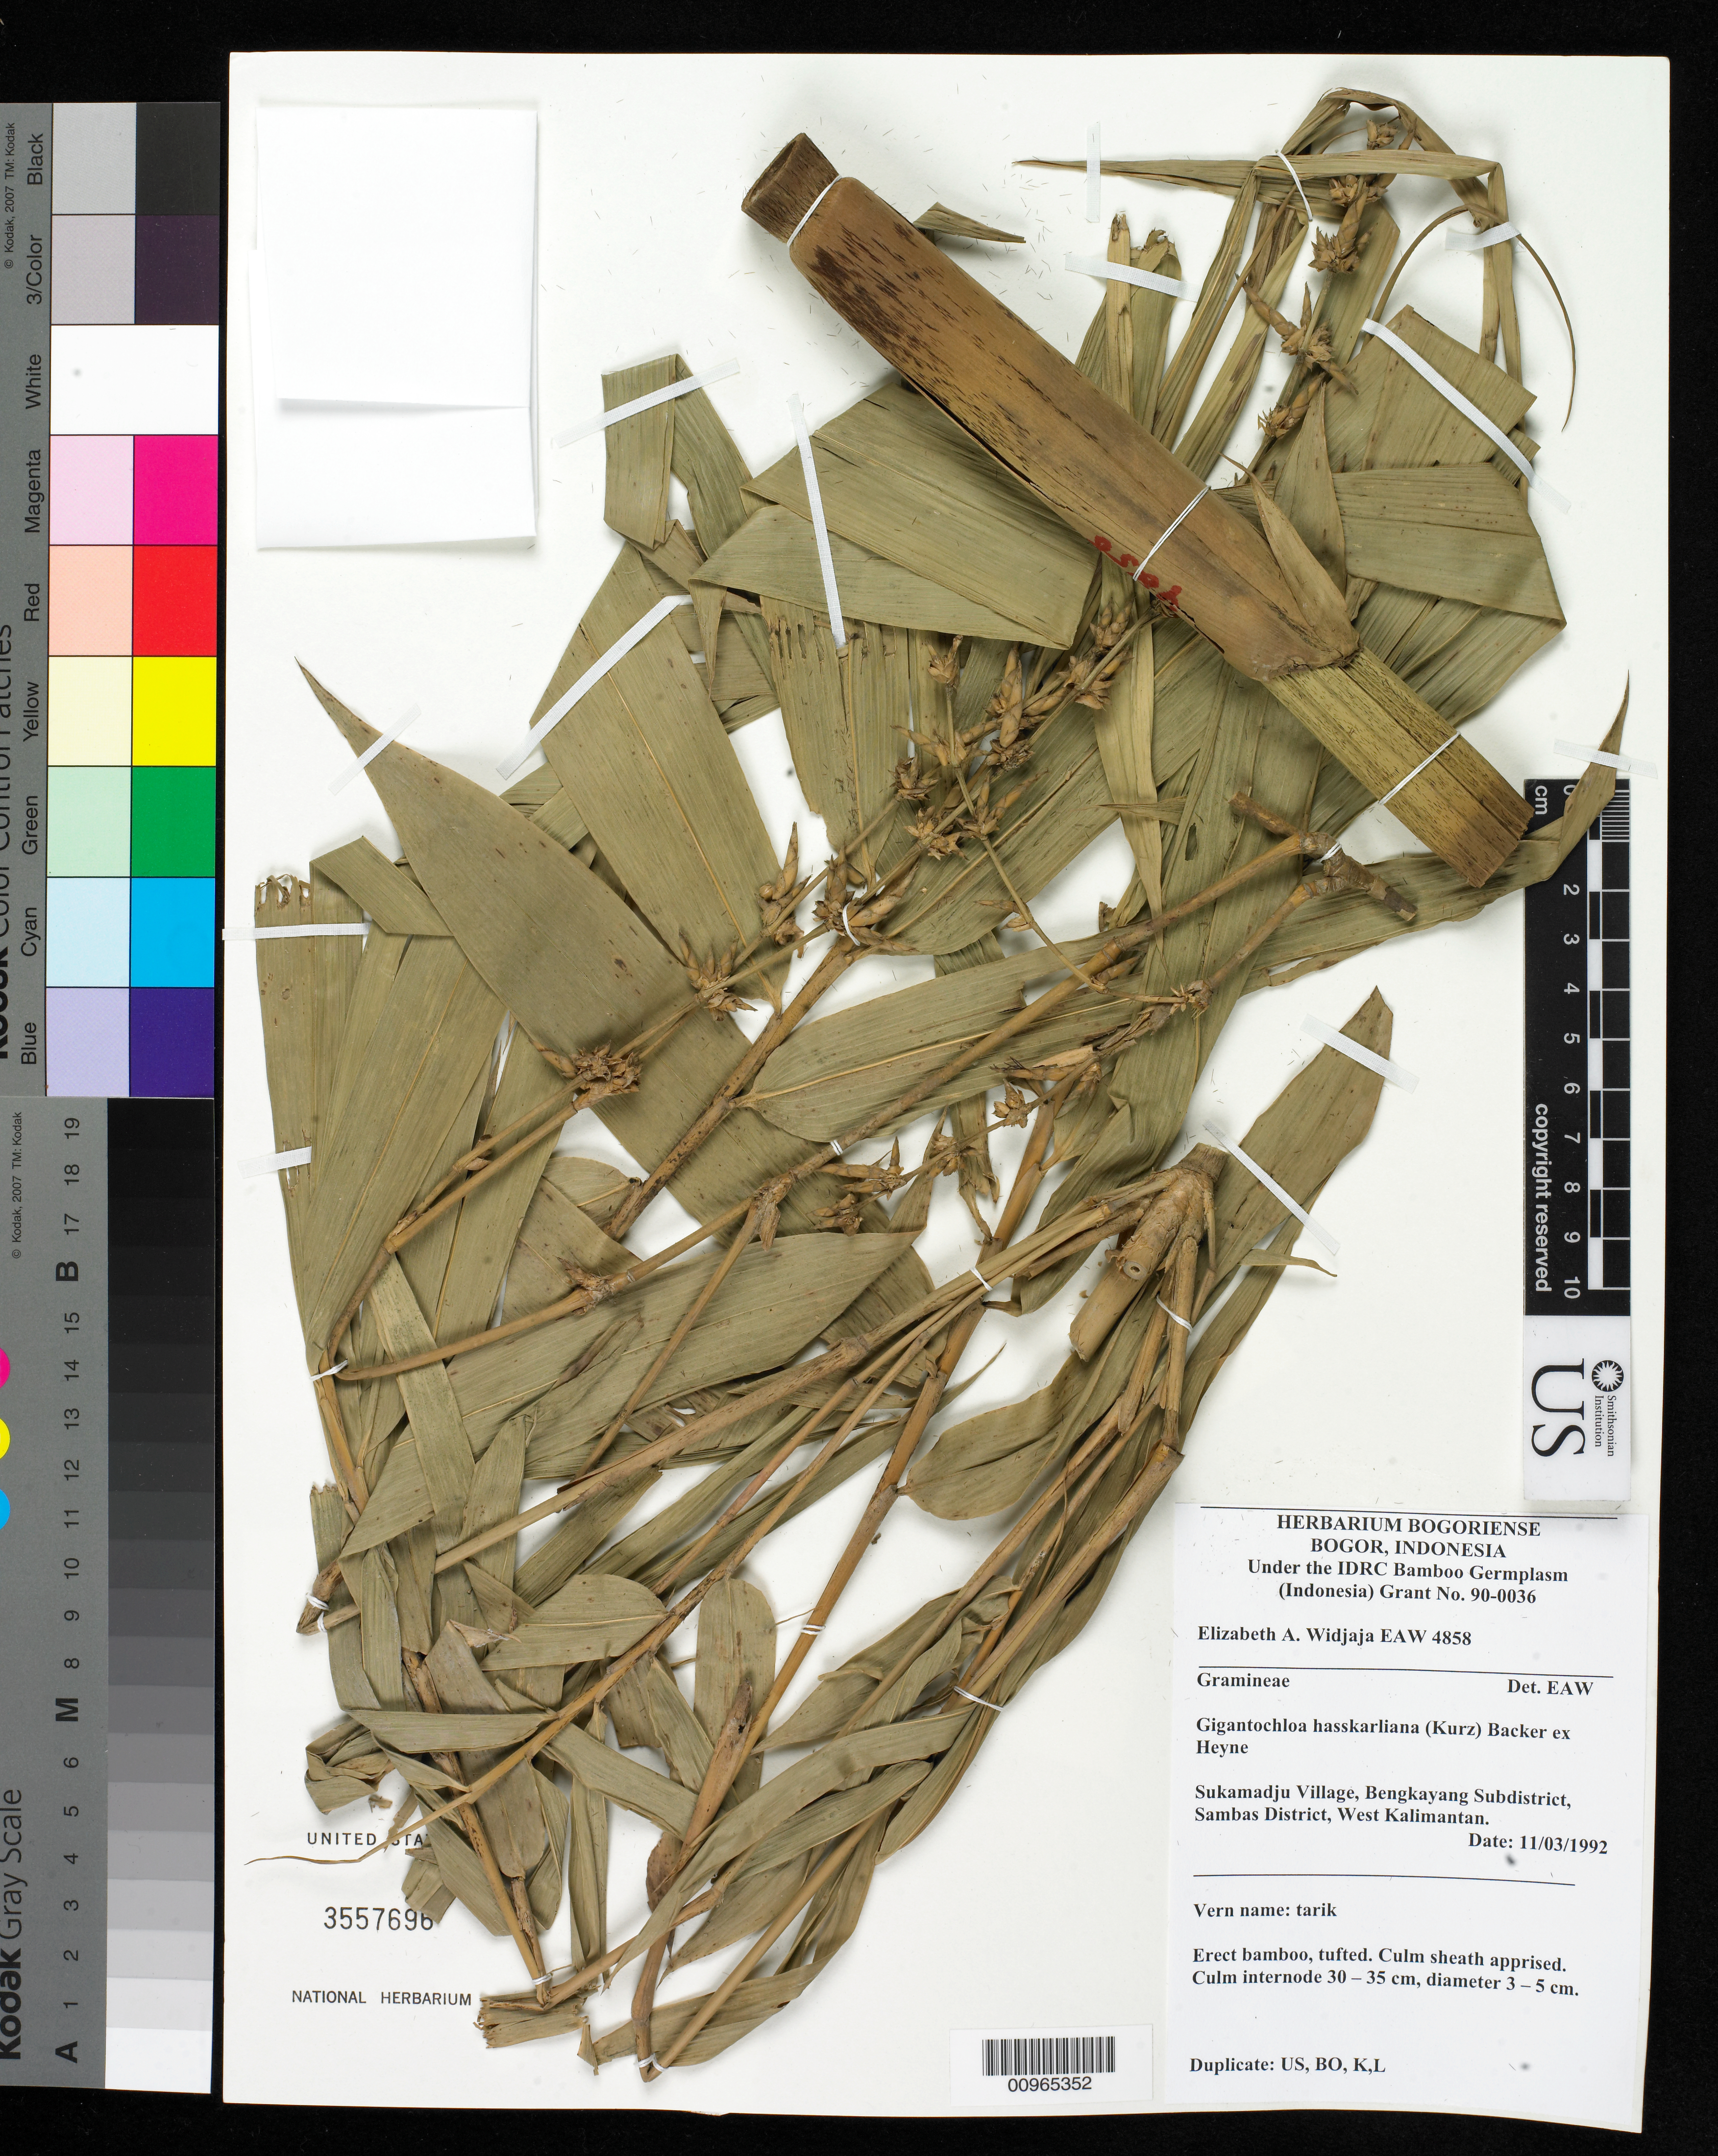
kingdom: Plantae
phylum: Tracheophyta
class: Liliopsida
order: Poales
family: Poaceae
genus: Gigantochloa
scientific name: Gigantochloa hasskarliana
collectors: E. A. Widjaja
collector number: EAW 4858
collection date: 1992-03-11 or 1992-11-03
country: Indonesia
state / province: Kalimantan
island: Borneo I.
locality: Sukamadju Village, Bengkayang Subdistrict, Sambas District, West Kalimantan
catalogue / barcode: US 3557696